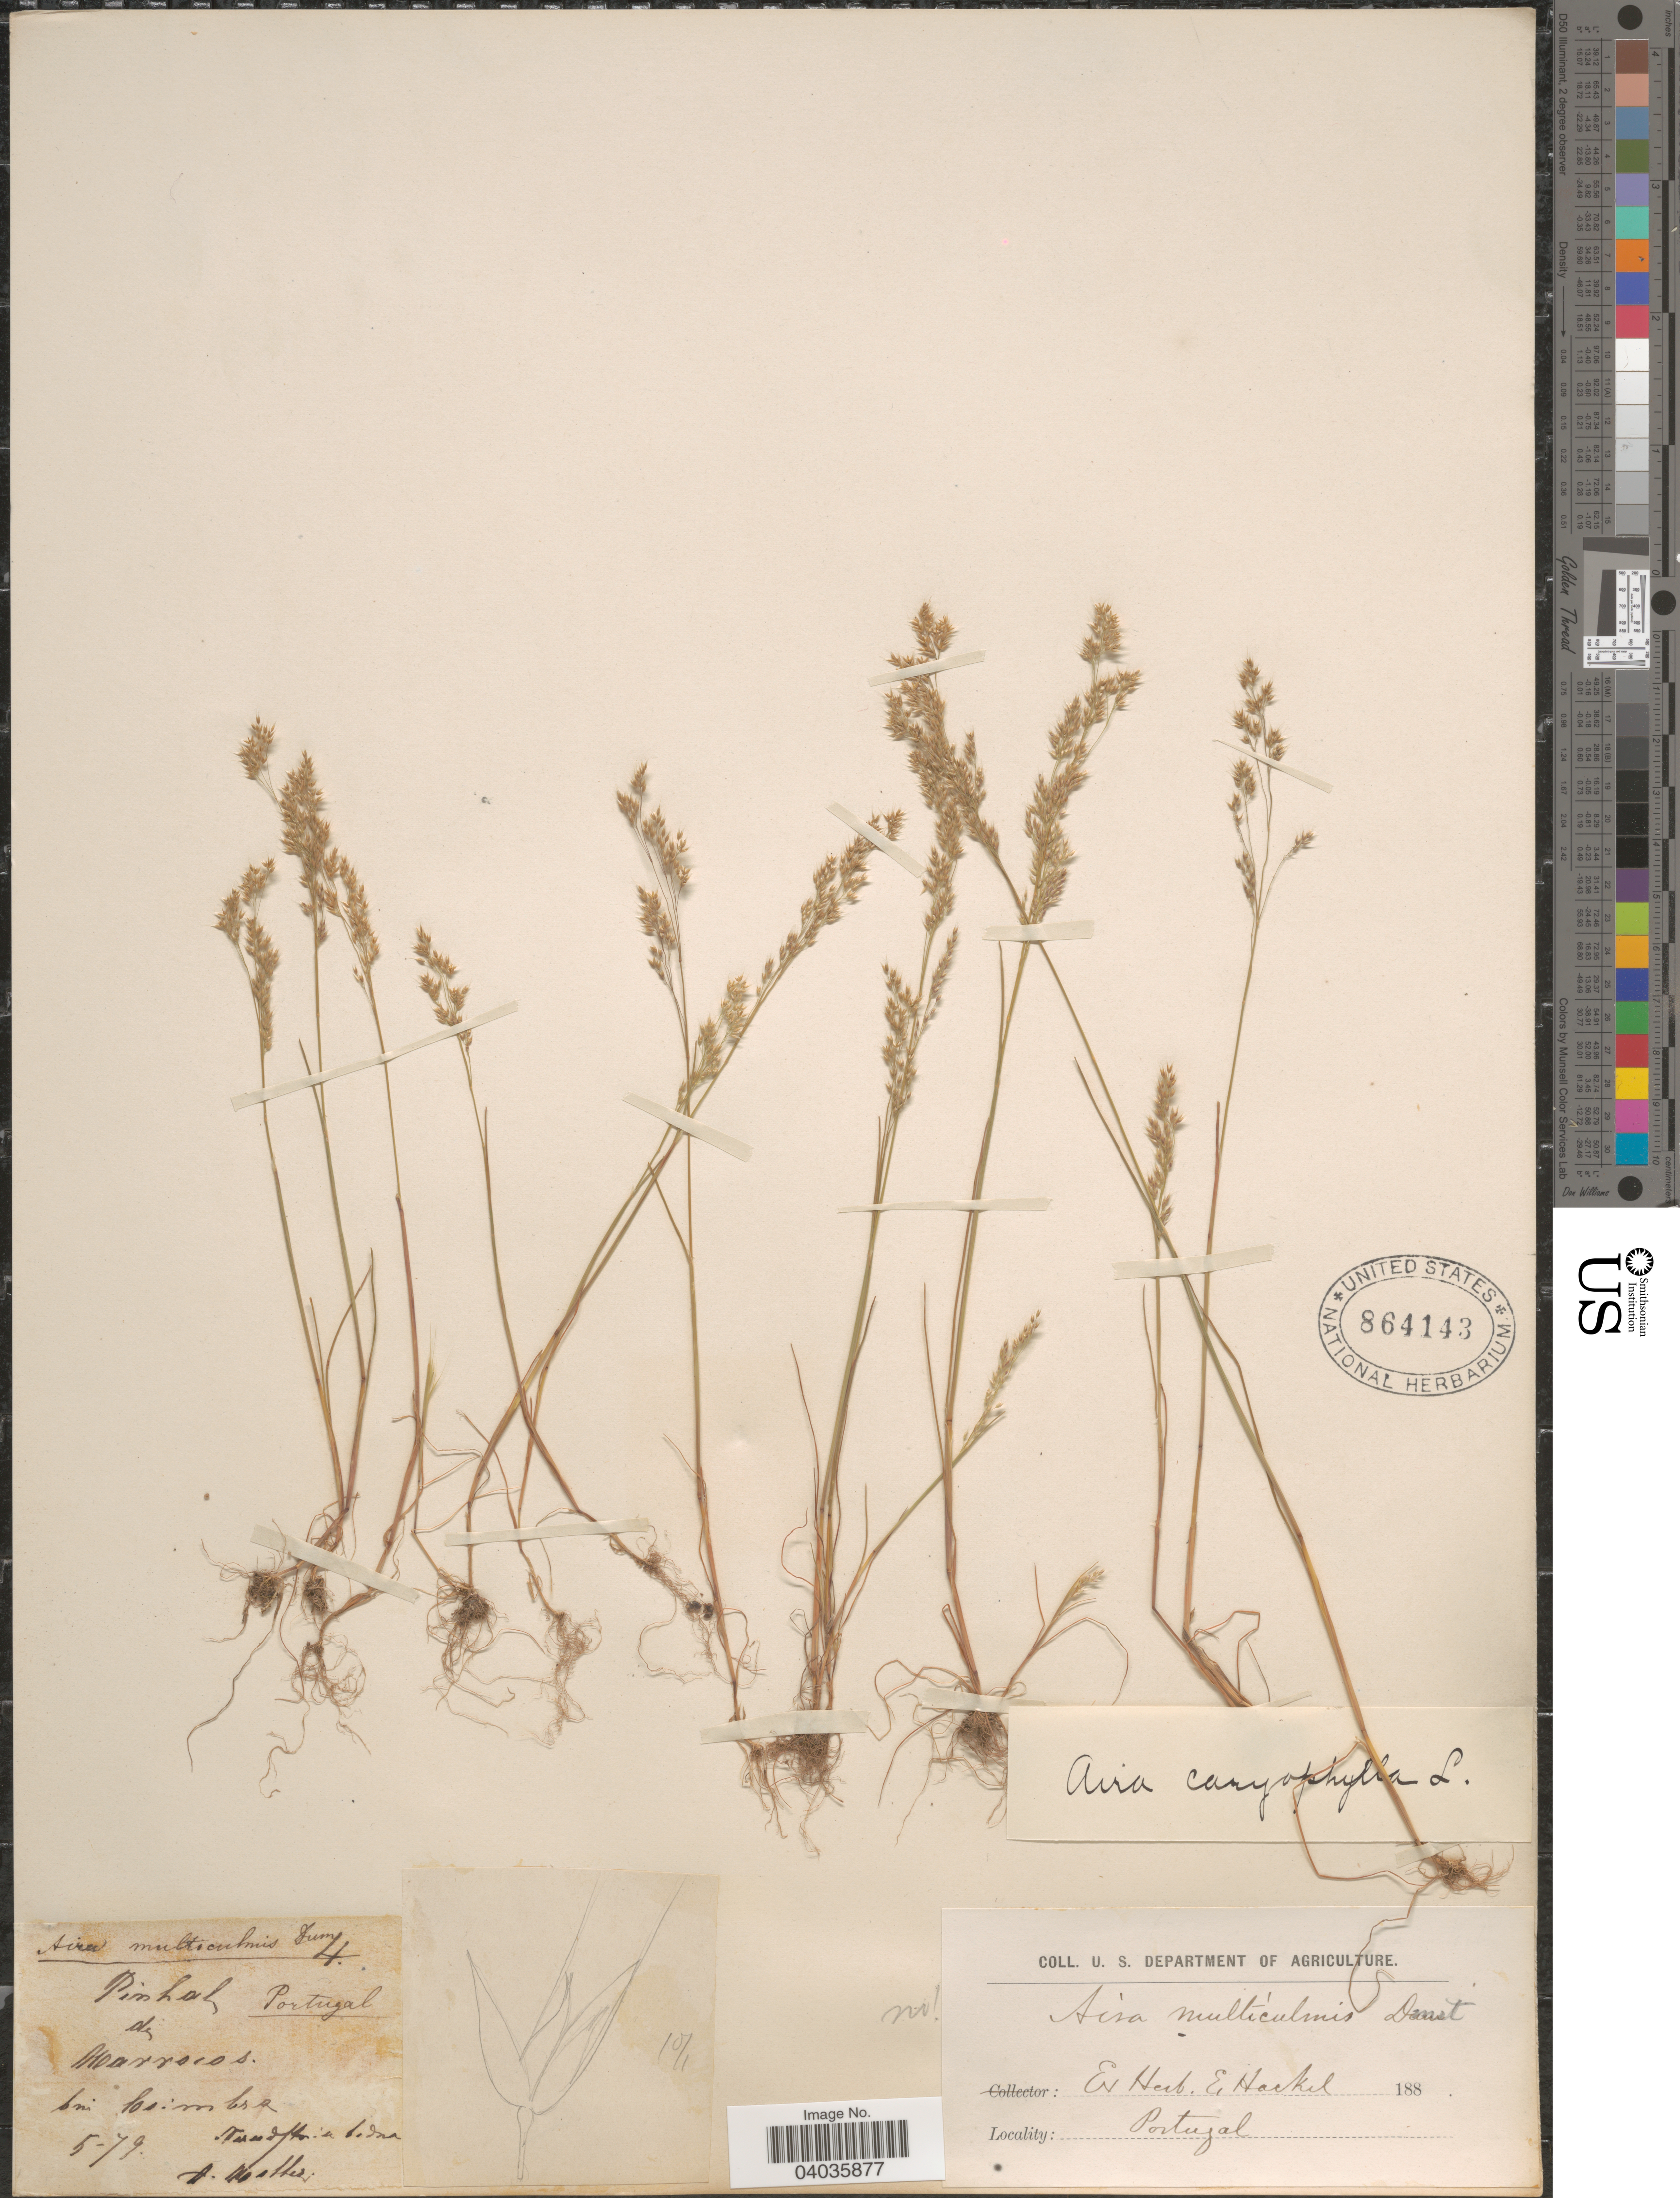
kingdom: Plantae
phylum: Tracheophyta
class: Liliopsida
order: Poales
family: Poaceae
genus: Aira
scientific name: Aira caryophyllea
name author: L.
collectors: A. Moller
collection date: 1879-05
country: Portugal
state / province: Coimbra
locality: Pinhal de Marrocos. 6 mi. Coimbra.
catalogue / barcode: US 864143